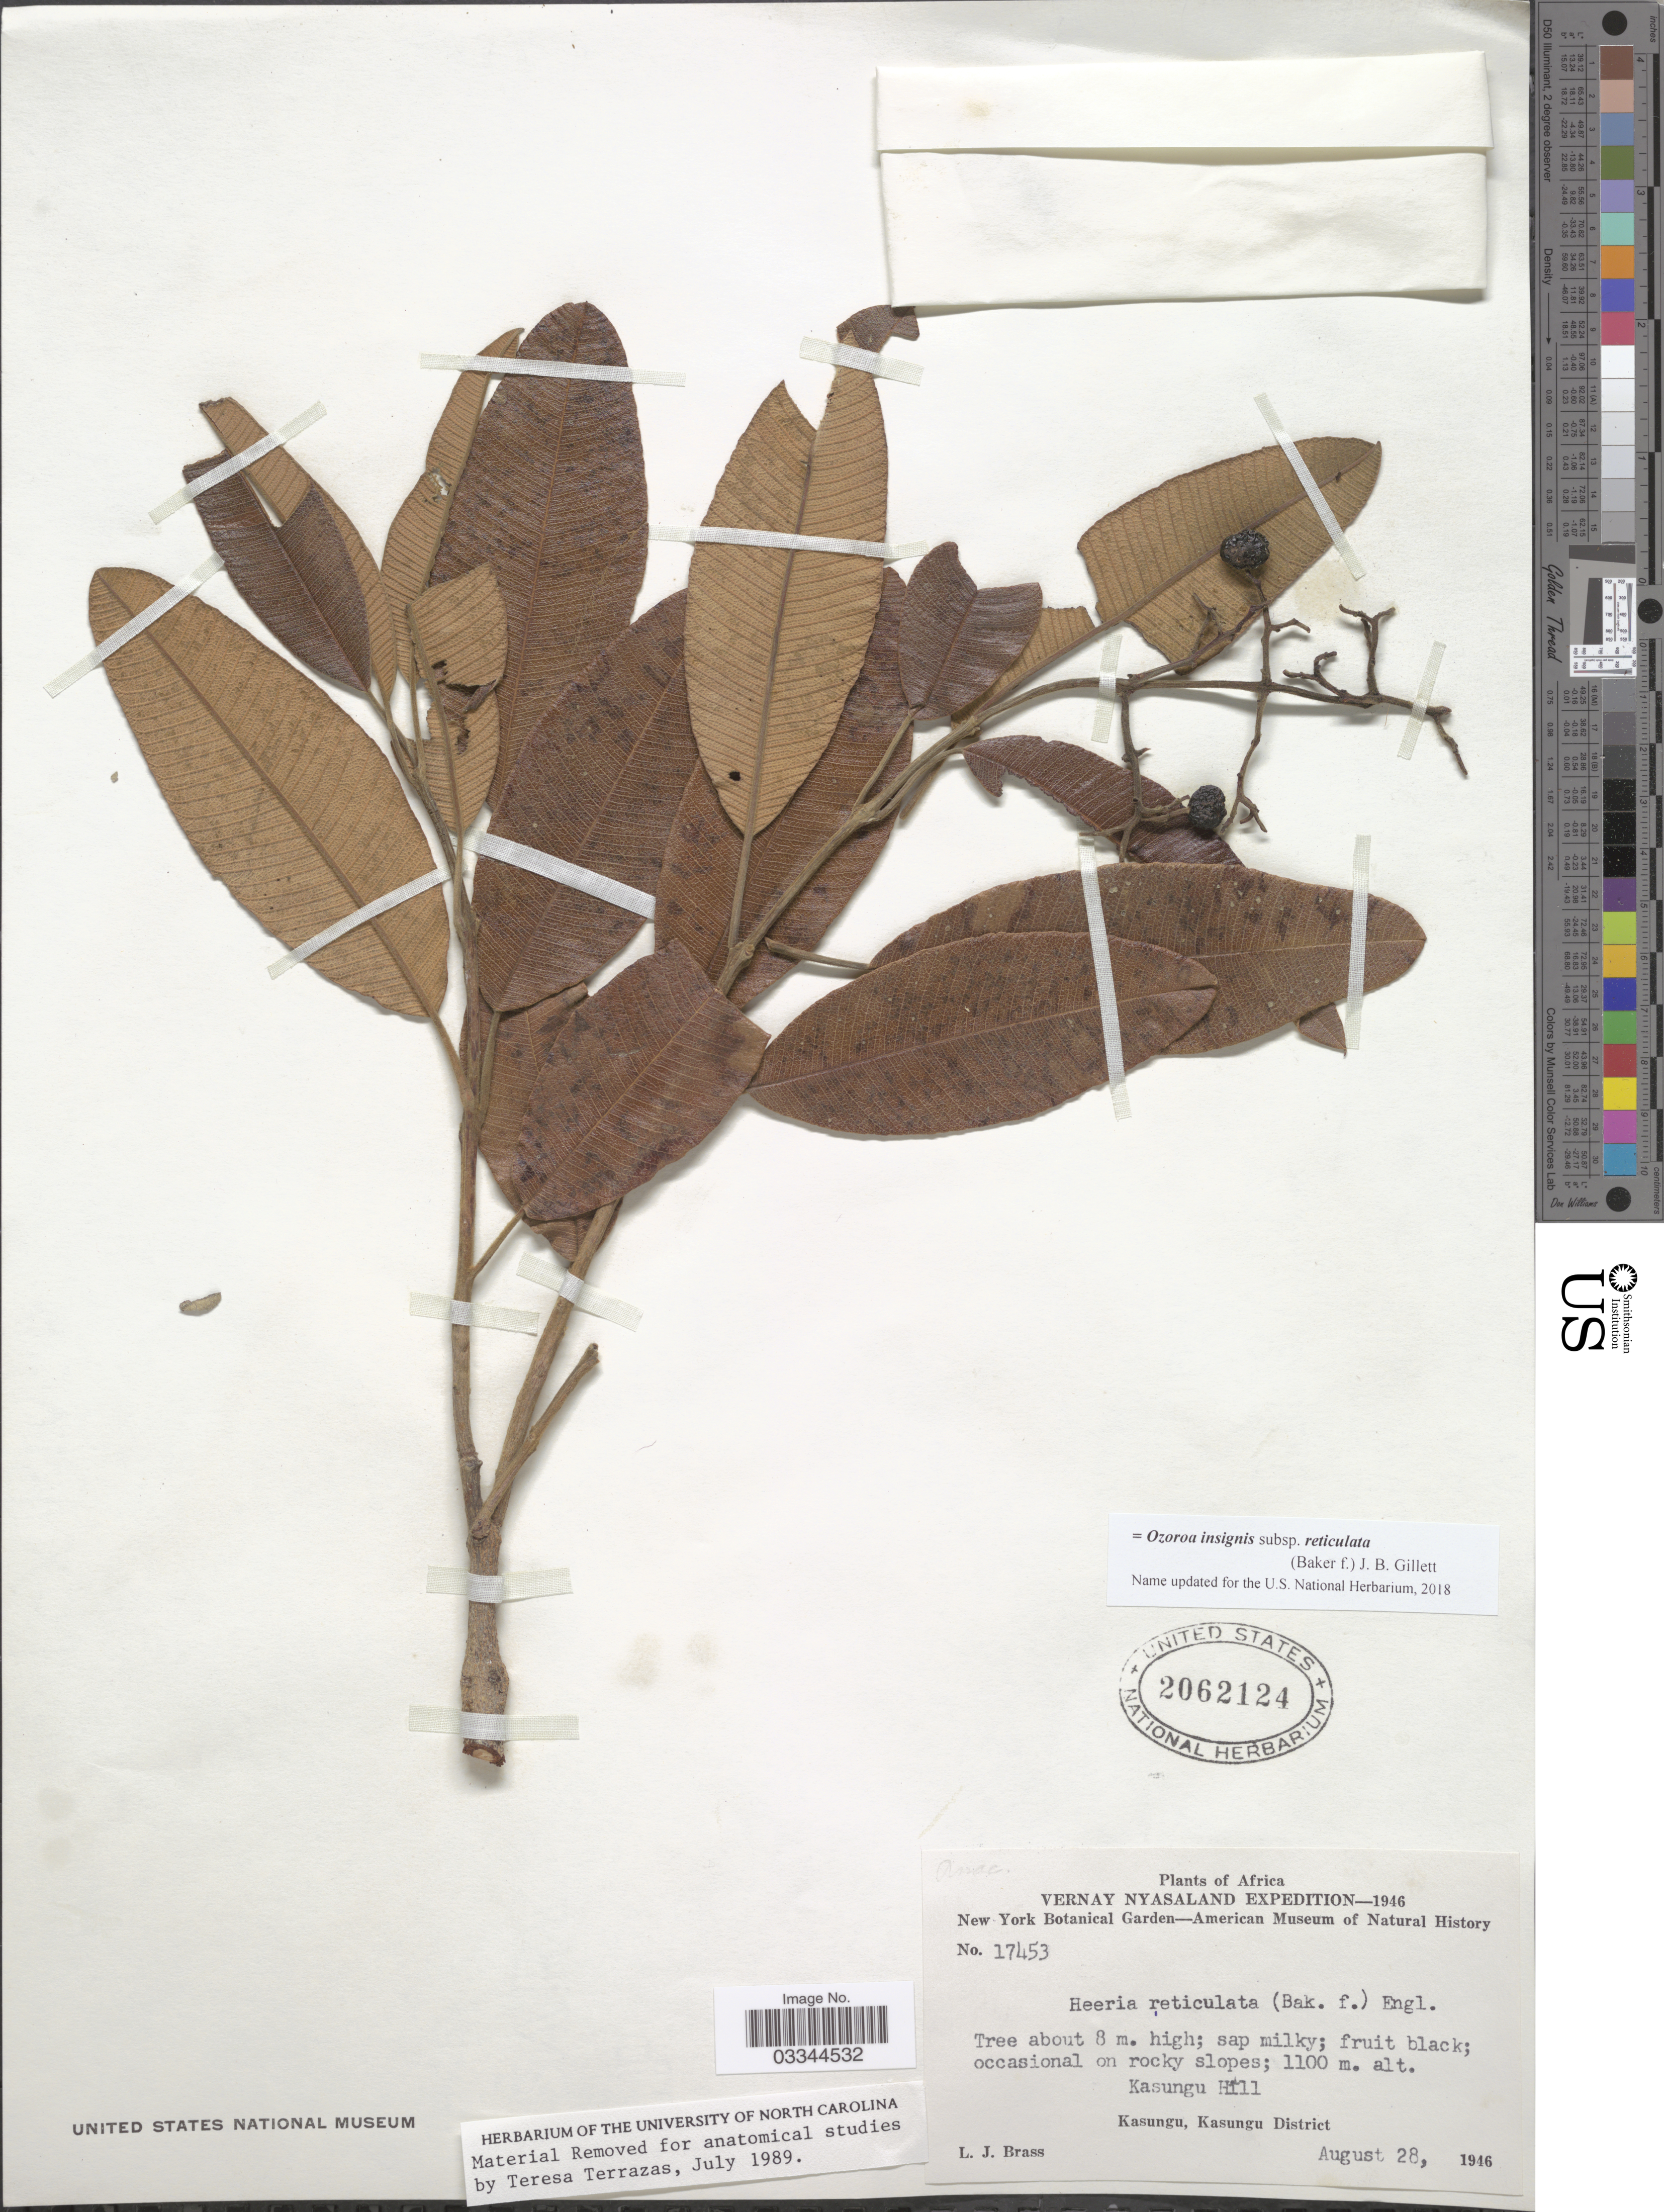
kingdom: Plantae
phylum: Tracheophyta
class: Magnoliopsida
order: Sapindales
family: Anacardiaceae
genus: Ozoroa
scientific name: Ozoroa insignis subsp. reticulata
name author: Delile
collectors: L. J. Brass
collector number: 17453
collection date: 1946-08-28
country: Malawi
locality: Vernay Nyasaland. Kasungu Hill. Kasungu, Kasungu District.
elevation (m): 1100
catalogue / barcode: US 2062124